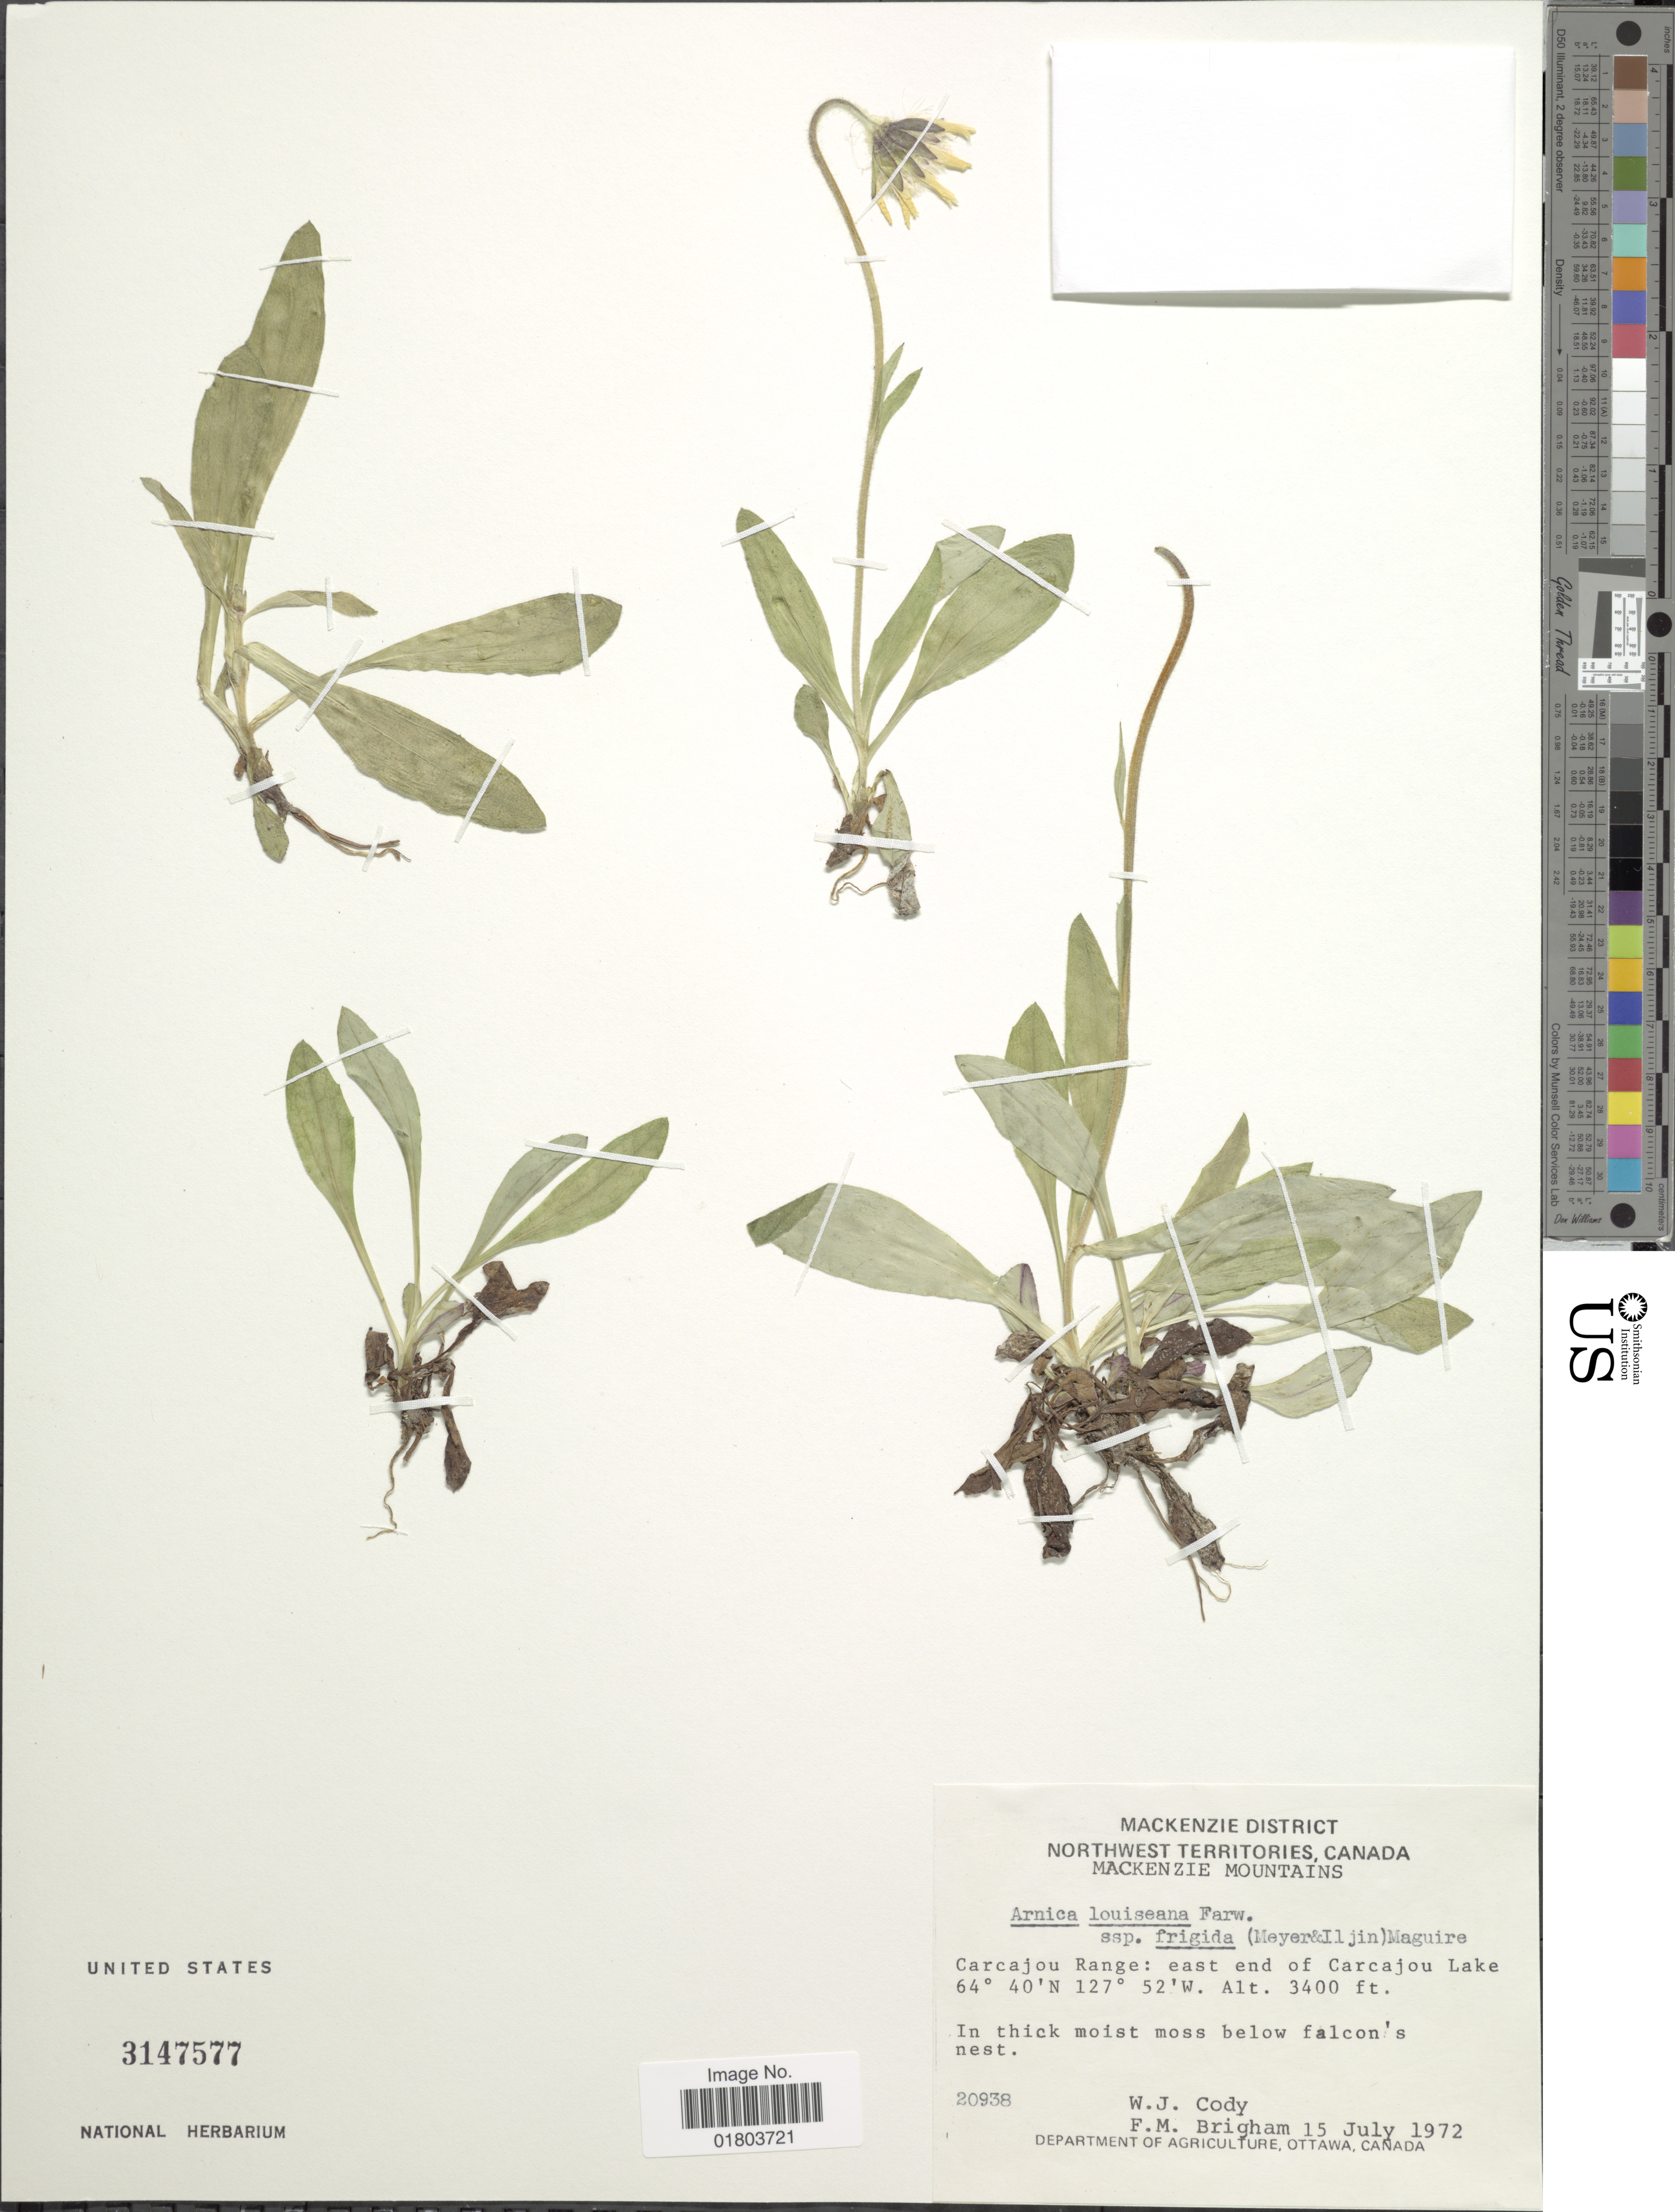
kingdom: Plantae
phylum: Tracheophyta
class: Magnoliopsida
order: Asterales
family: Asteraceae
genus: Arnica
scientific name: Arnica louiseana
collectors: W. Cody & F. Brigham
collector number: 20938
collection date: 1972-07-15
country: Canada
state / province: Northwest Territories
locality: Mackenzie District, Mackenzie Mountains, Carcajou Range: east end of Carcajou Lake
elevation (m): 1036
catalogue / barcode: US 3147577